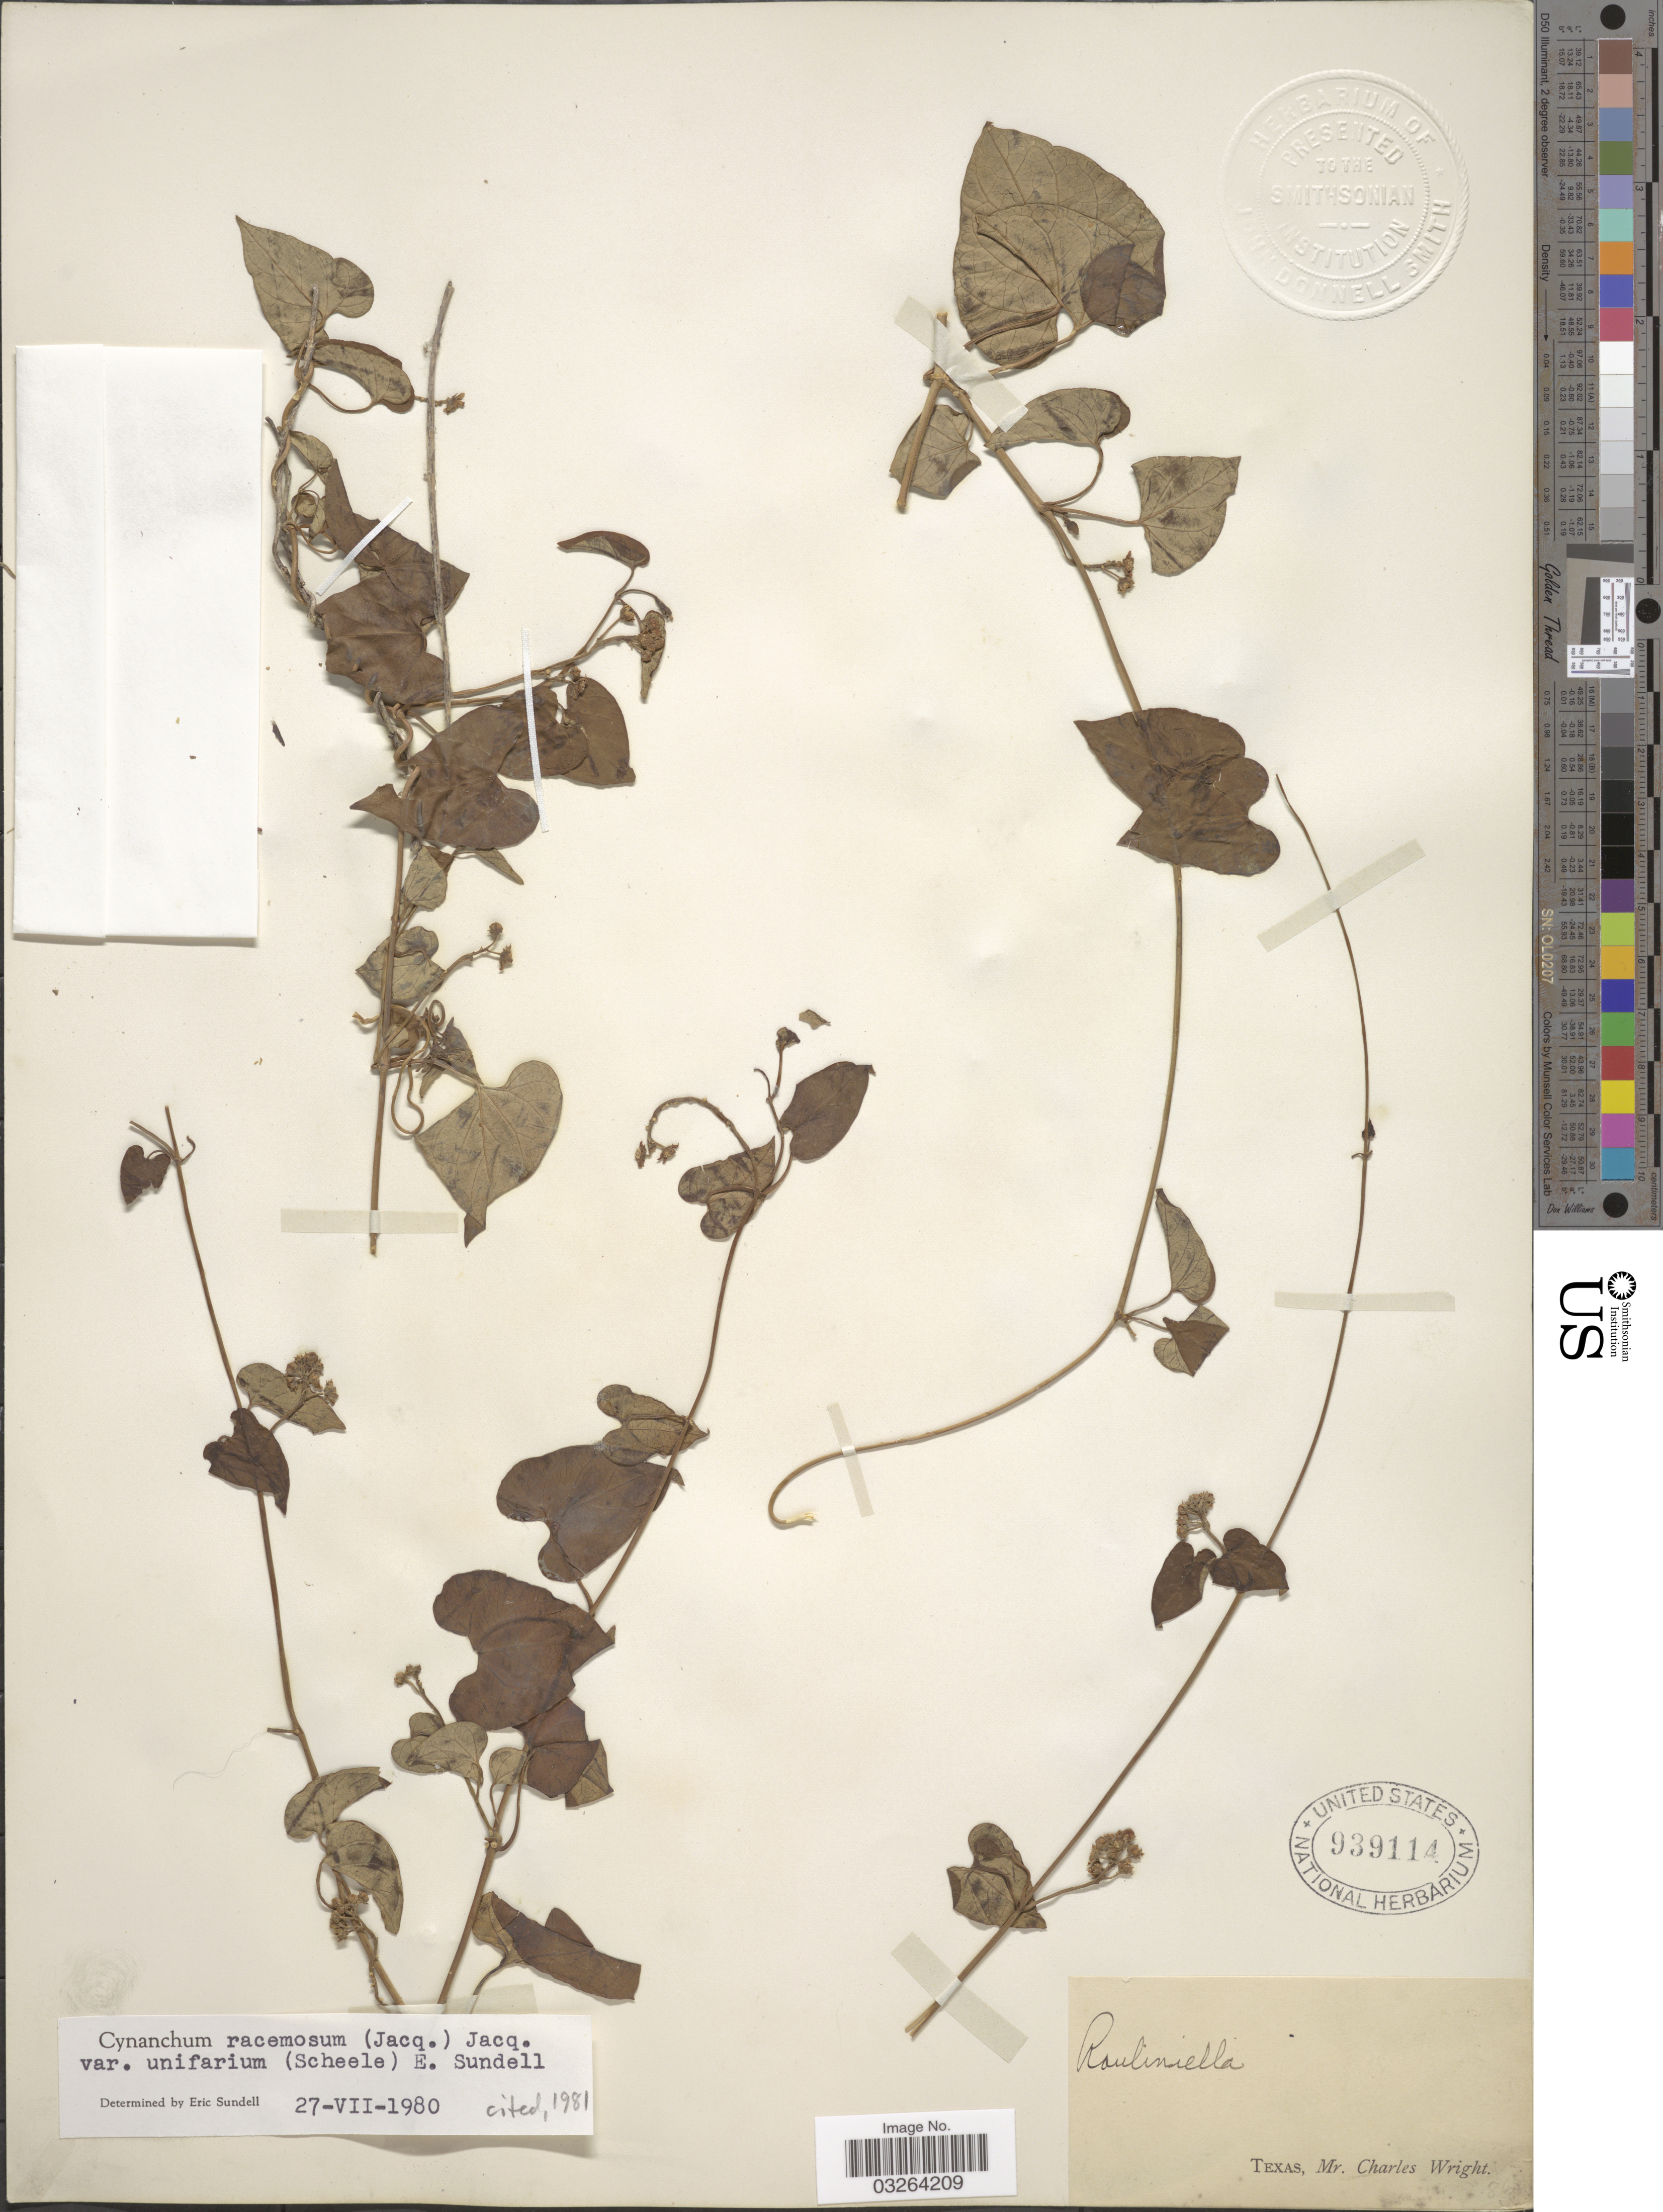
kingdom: Plantae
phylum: Tracheophyta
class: Magnoliopsida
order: Gentianales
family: Apocynaceae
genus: Cynanchum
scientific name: Cynanchum racemosum var. unifarium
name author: (Scheele) Sundell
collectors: C. Wright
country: United States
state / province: Texas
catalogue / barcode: US 939114